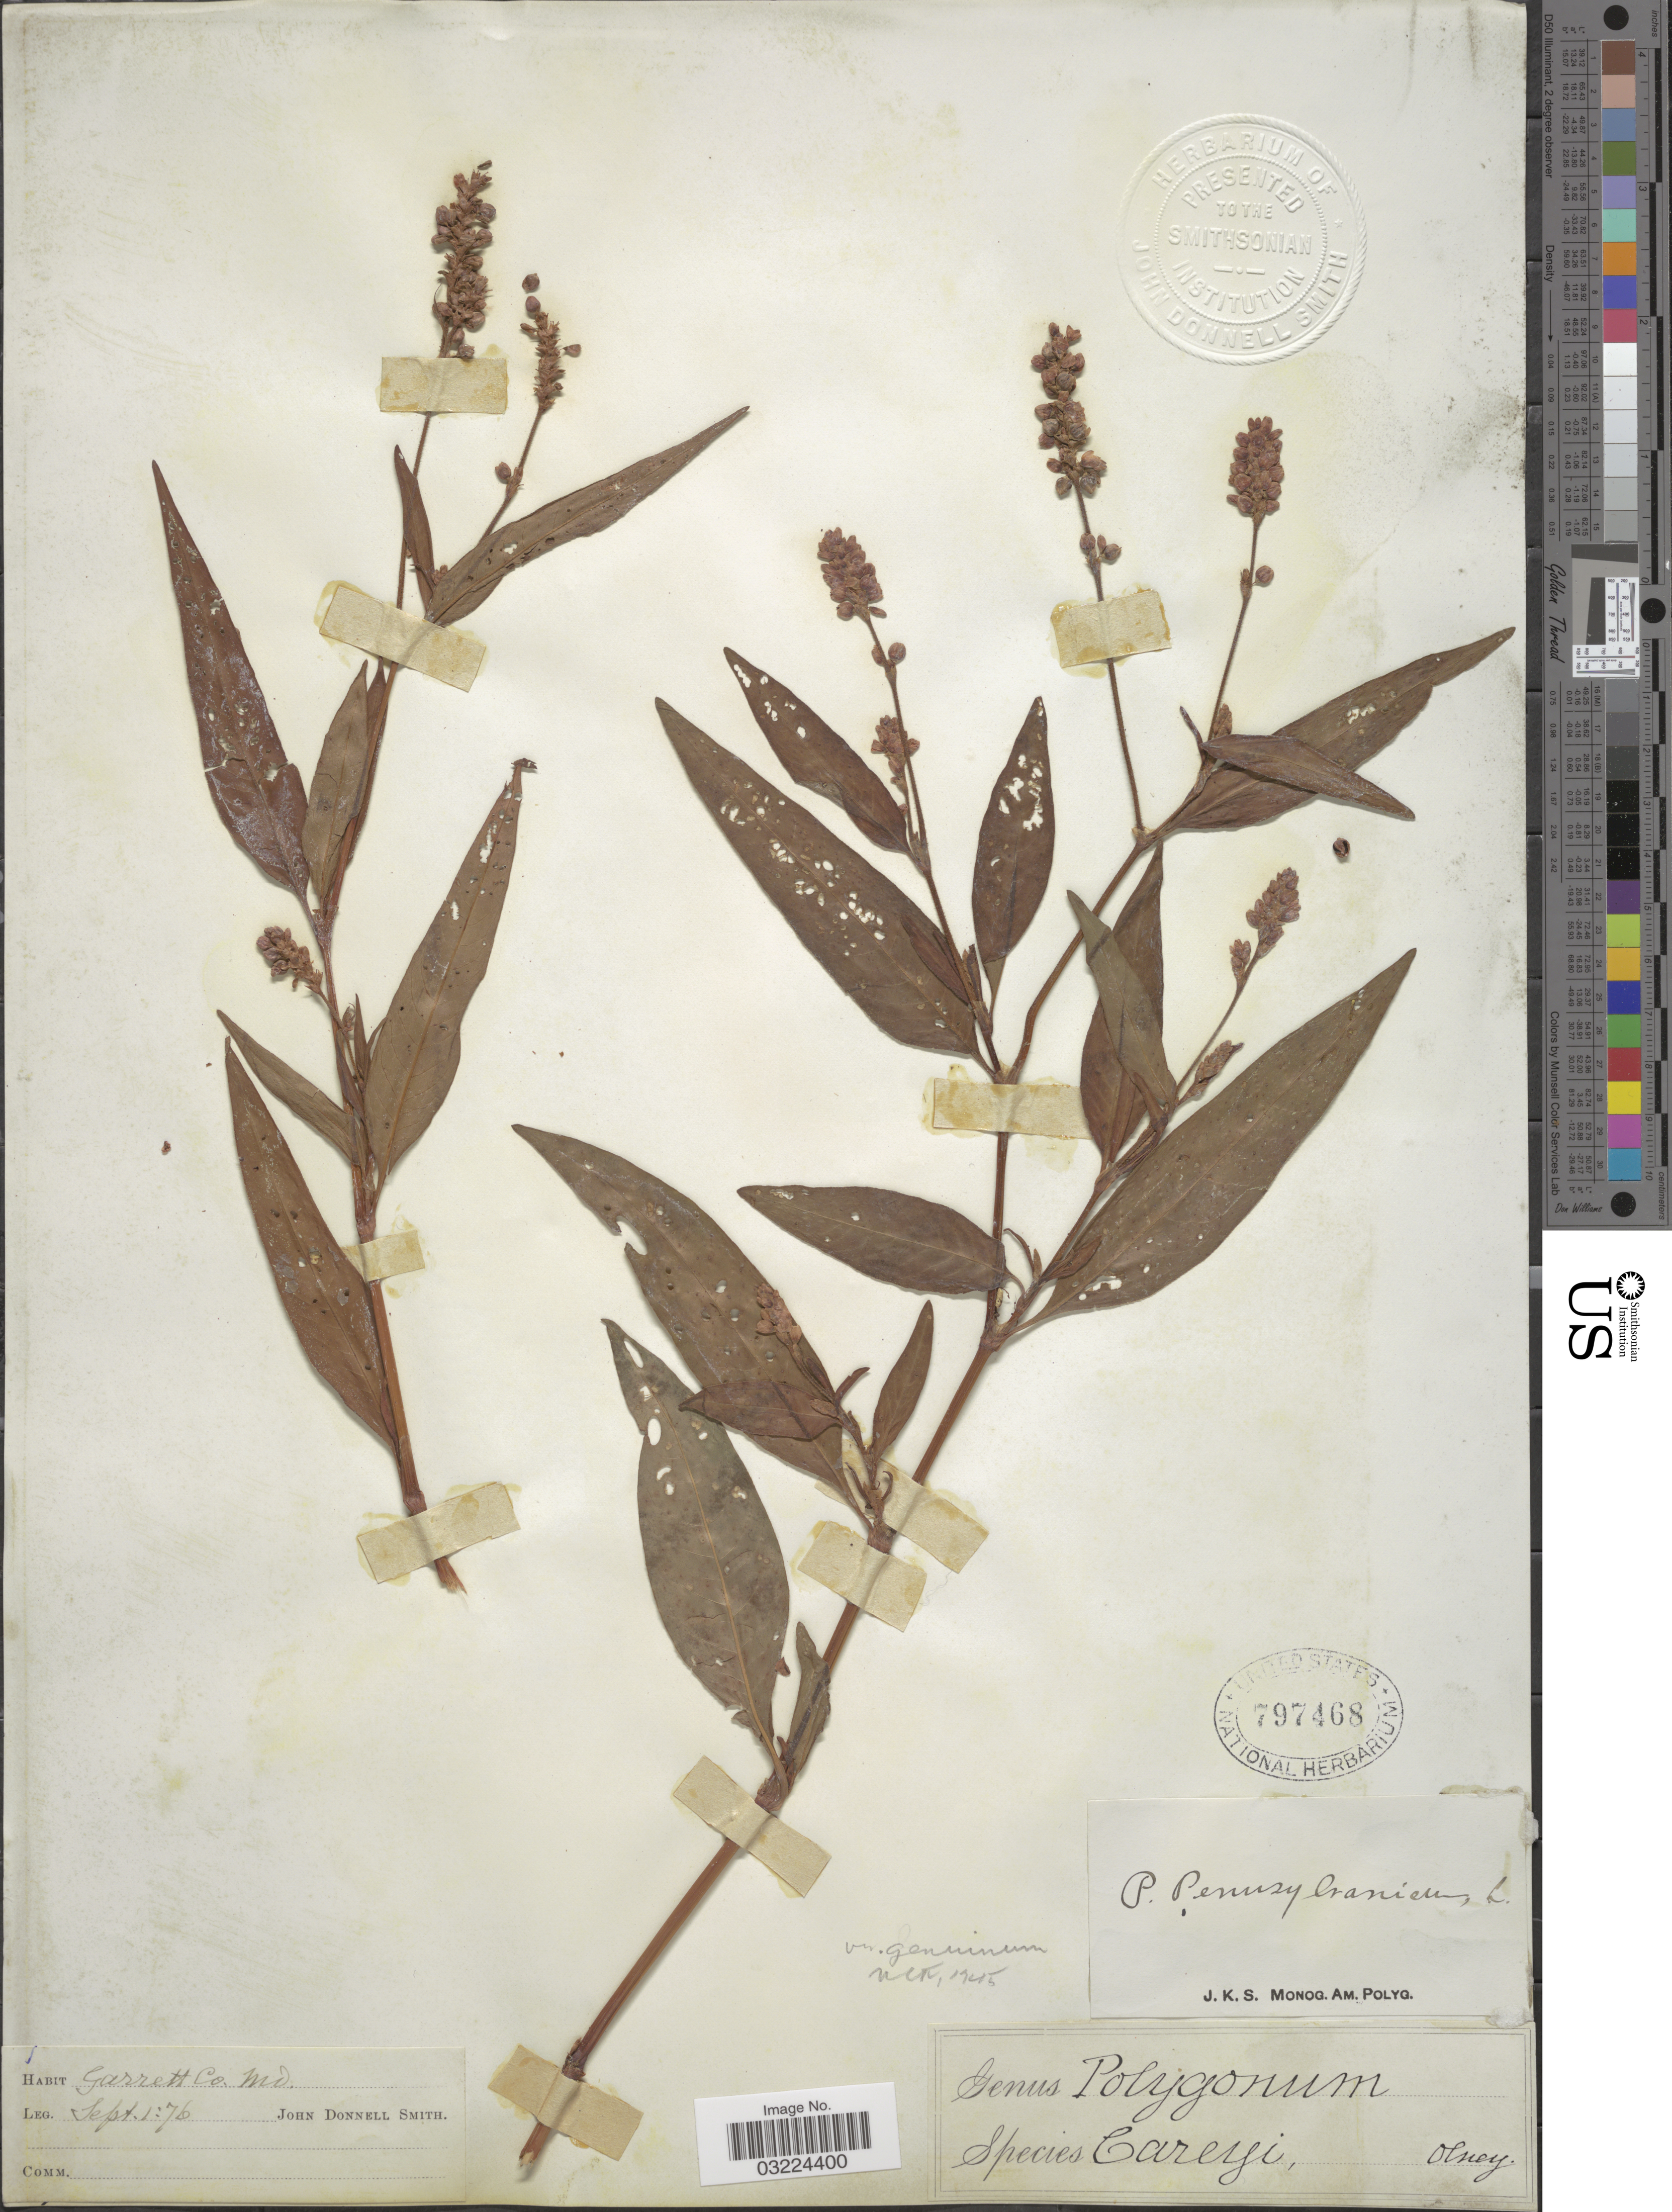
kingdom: Plantae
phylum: Tracheophyta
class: Magnoliopsida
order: Caryophyllales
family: Polygonaceae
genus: Persicaria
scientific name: Persicaria pensylvanica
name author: (L.) M. Gómez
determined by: Atha, D. E.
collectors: J. Donnell Smith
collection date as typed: Transcribed d/m/y: 1/9/76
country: United States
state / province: Maryland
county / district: Garrett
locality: Garrett Co. Md.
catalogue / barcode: US 797468